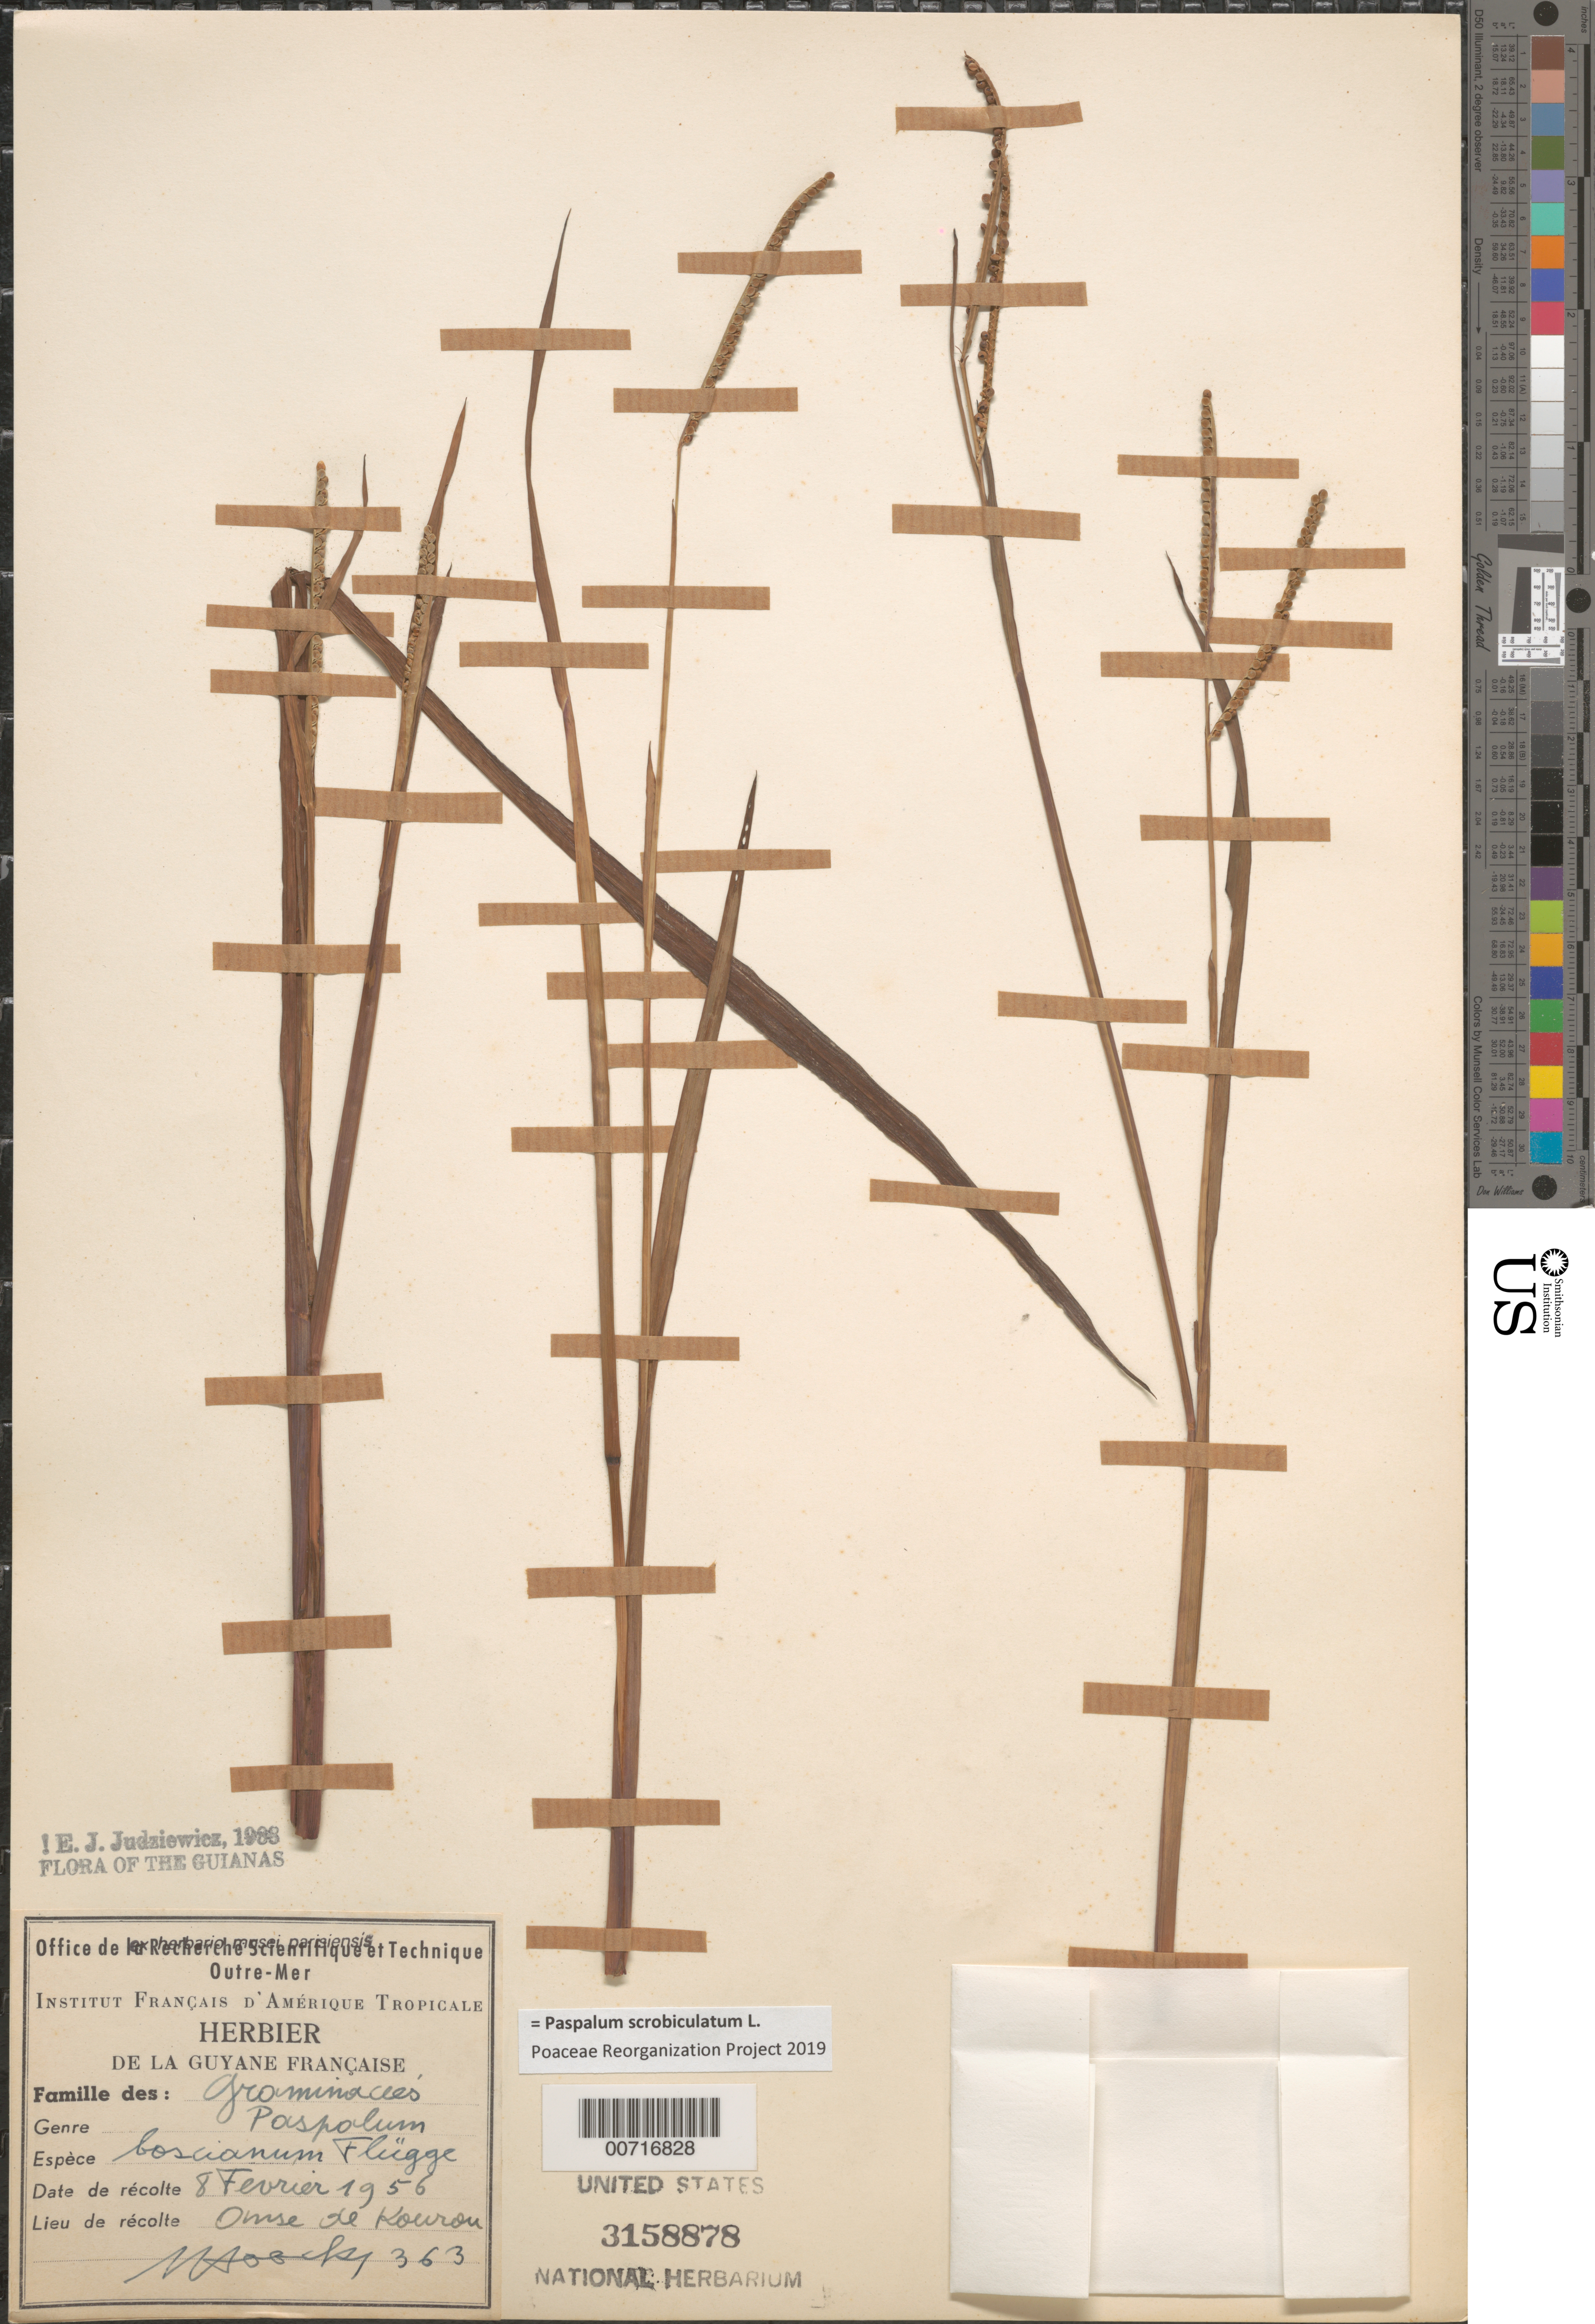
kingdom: Plantae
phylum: Tracheophyta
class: Liliopsida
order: Poales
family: Poaceae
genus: Paspalum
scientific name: Paspalum scrobiculatum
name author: L.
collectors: J. Hoock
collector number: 363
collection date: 1956-02-08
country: French Guiana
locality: Guyane Française. Anse de Kourou.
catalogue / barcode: US 3158878